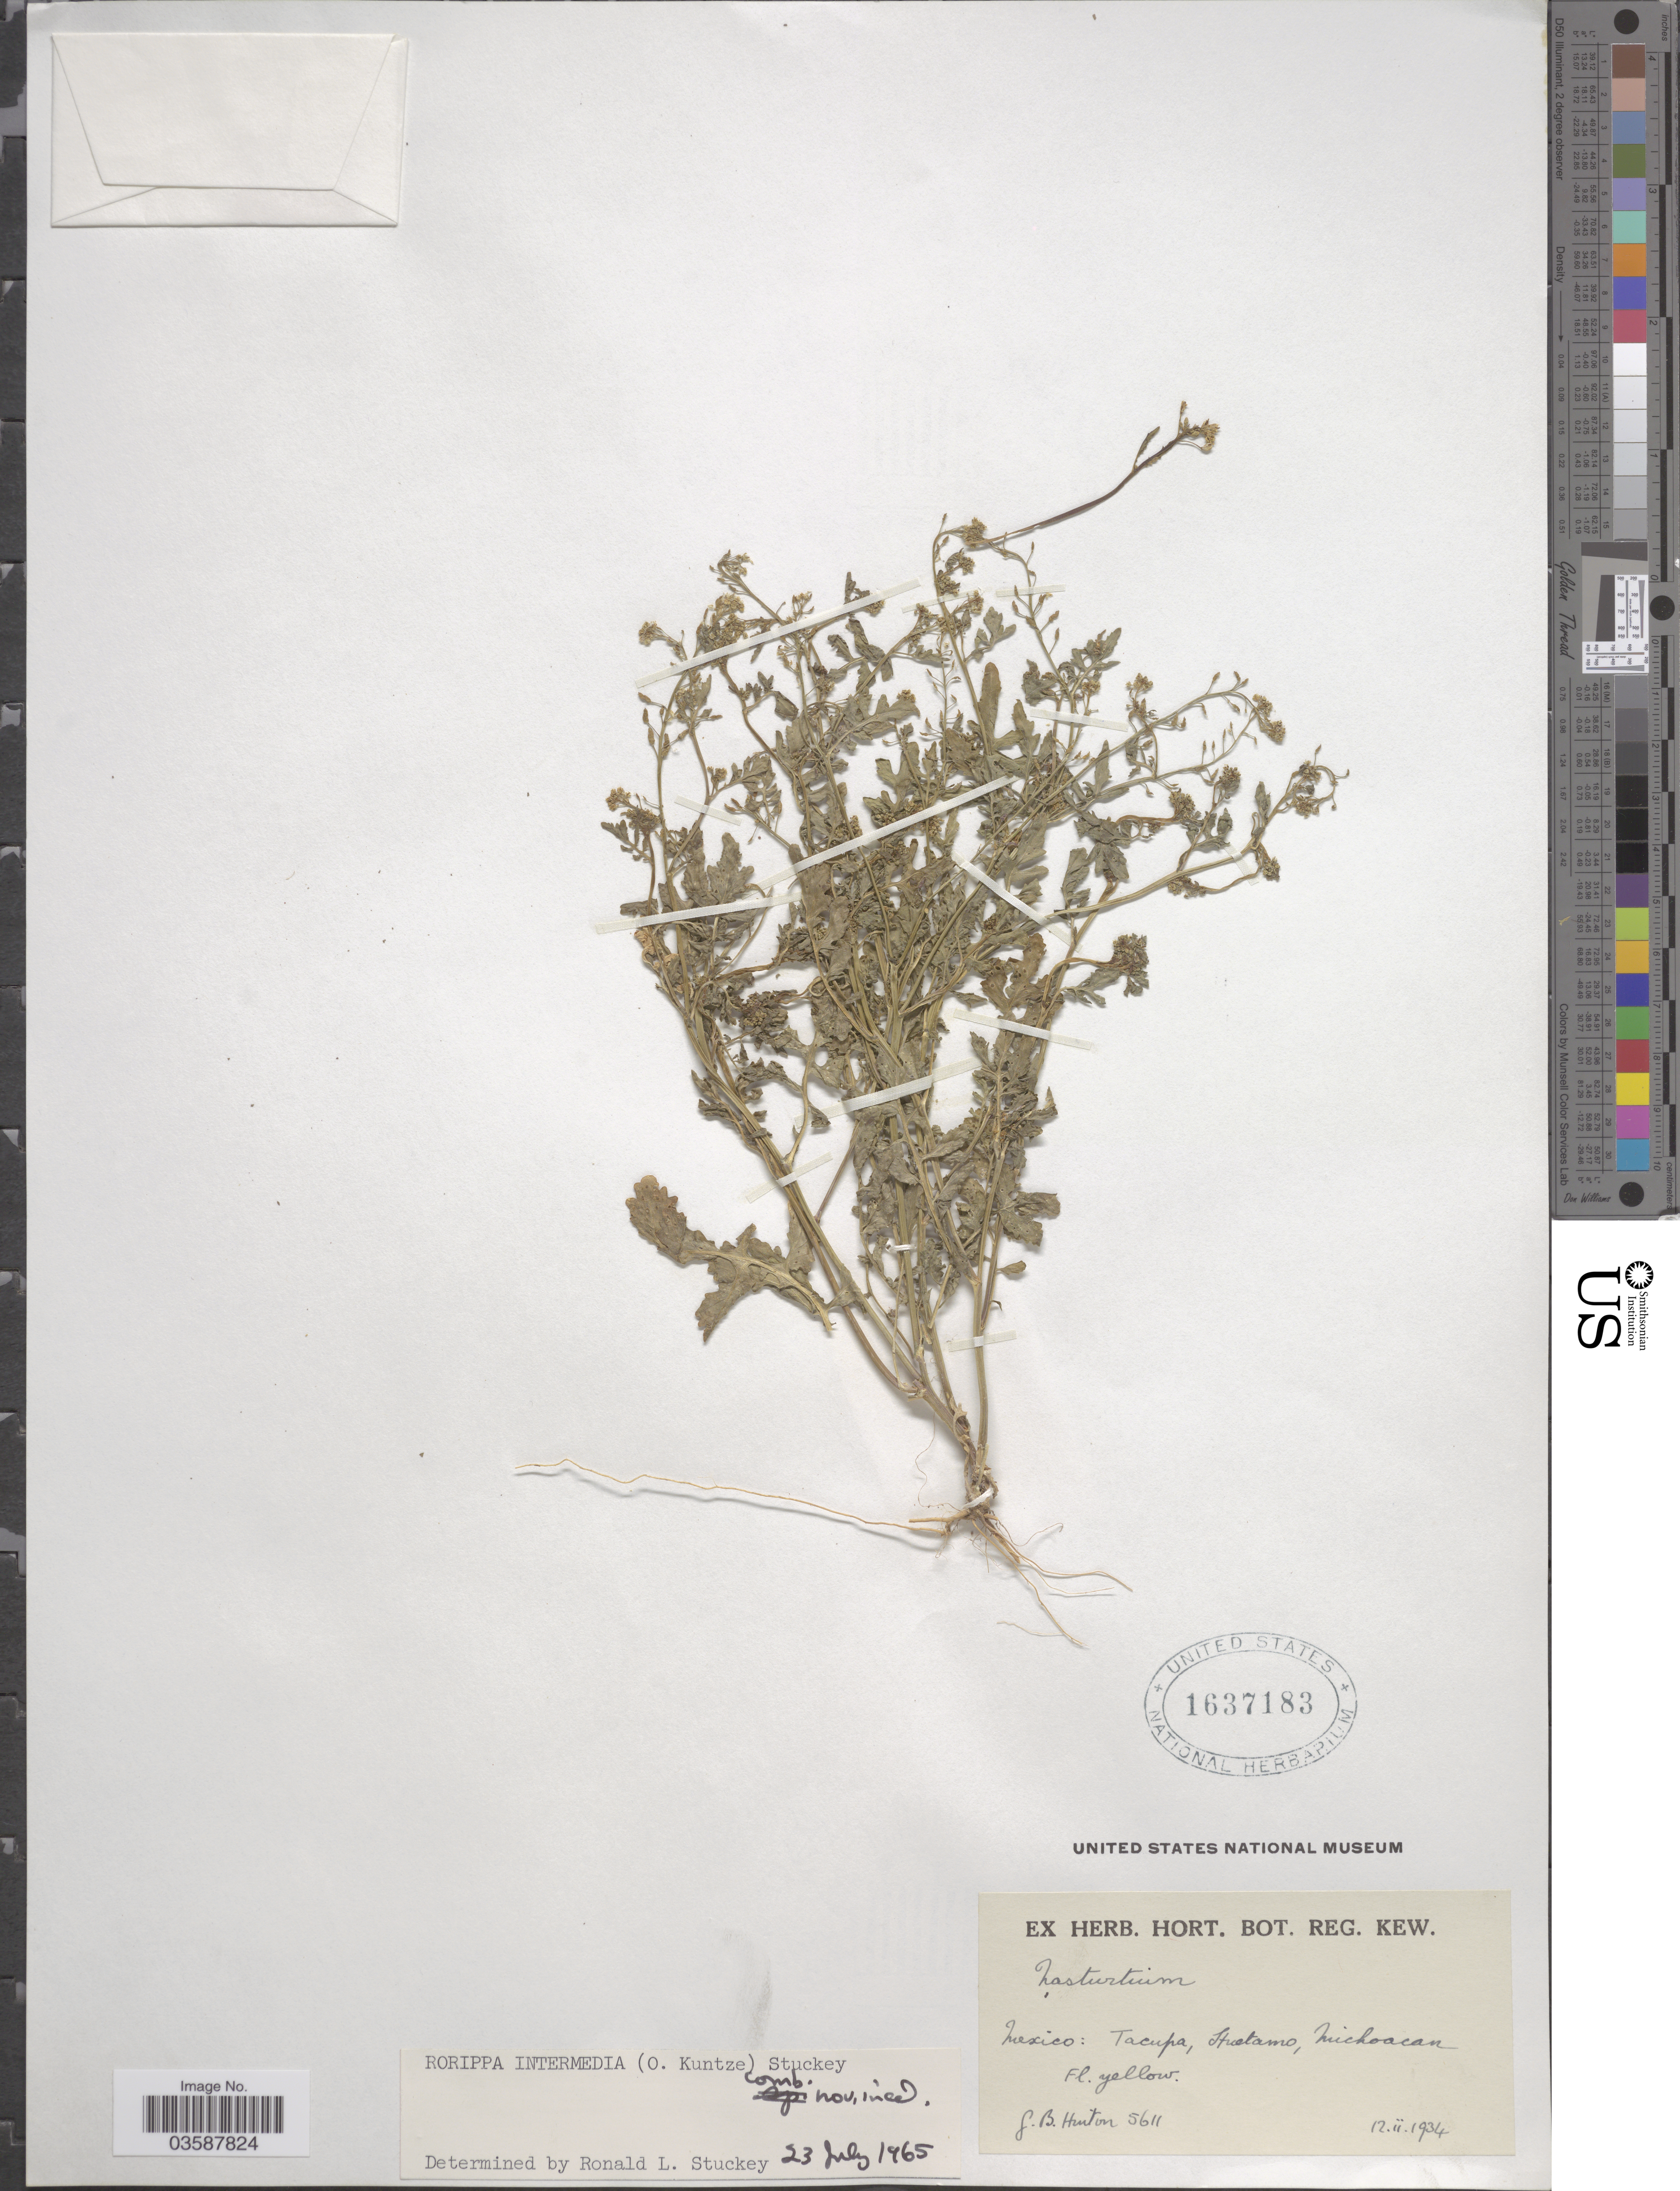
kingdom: Plantae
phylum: Tracheophyta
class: Magnoliopsida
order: Brassicales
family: Brassicaceae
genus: Rorippa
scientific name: Rorippa intermedia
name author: (Kuntze) Stuckey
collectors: G. B. Hinton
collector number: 5611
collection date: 1934-02-12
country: Mexico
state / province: Michoacán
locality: Tacupa, Huetamo.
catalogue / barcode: US 1637183